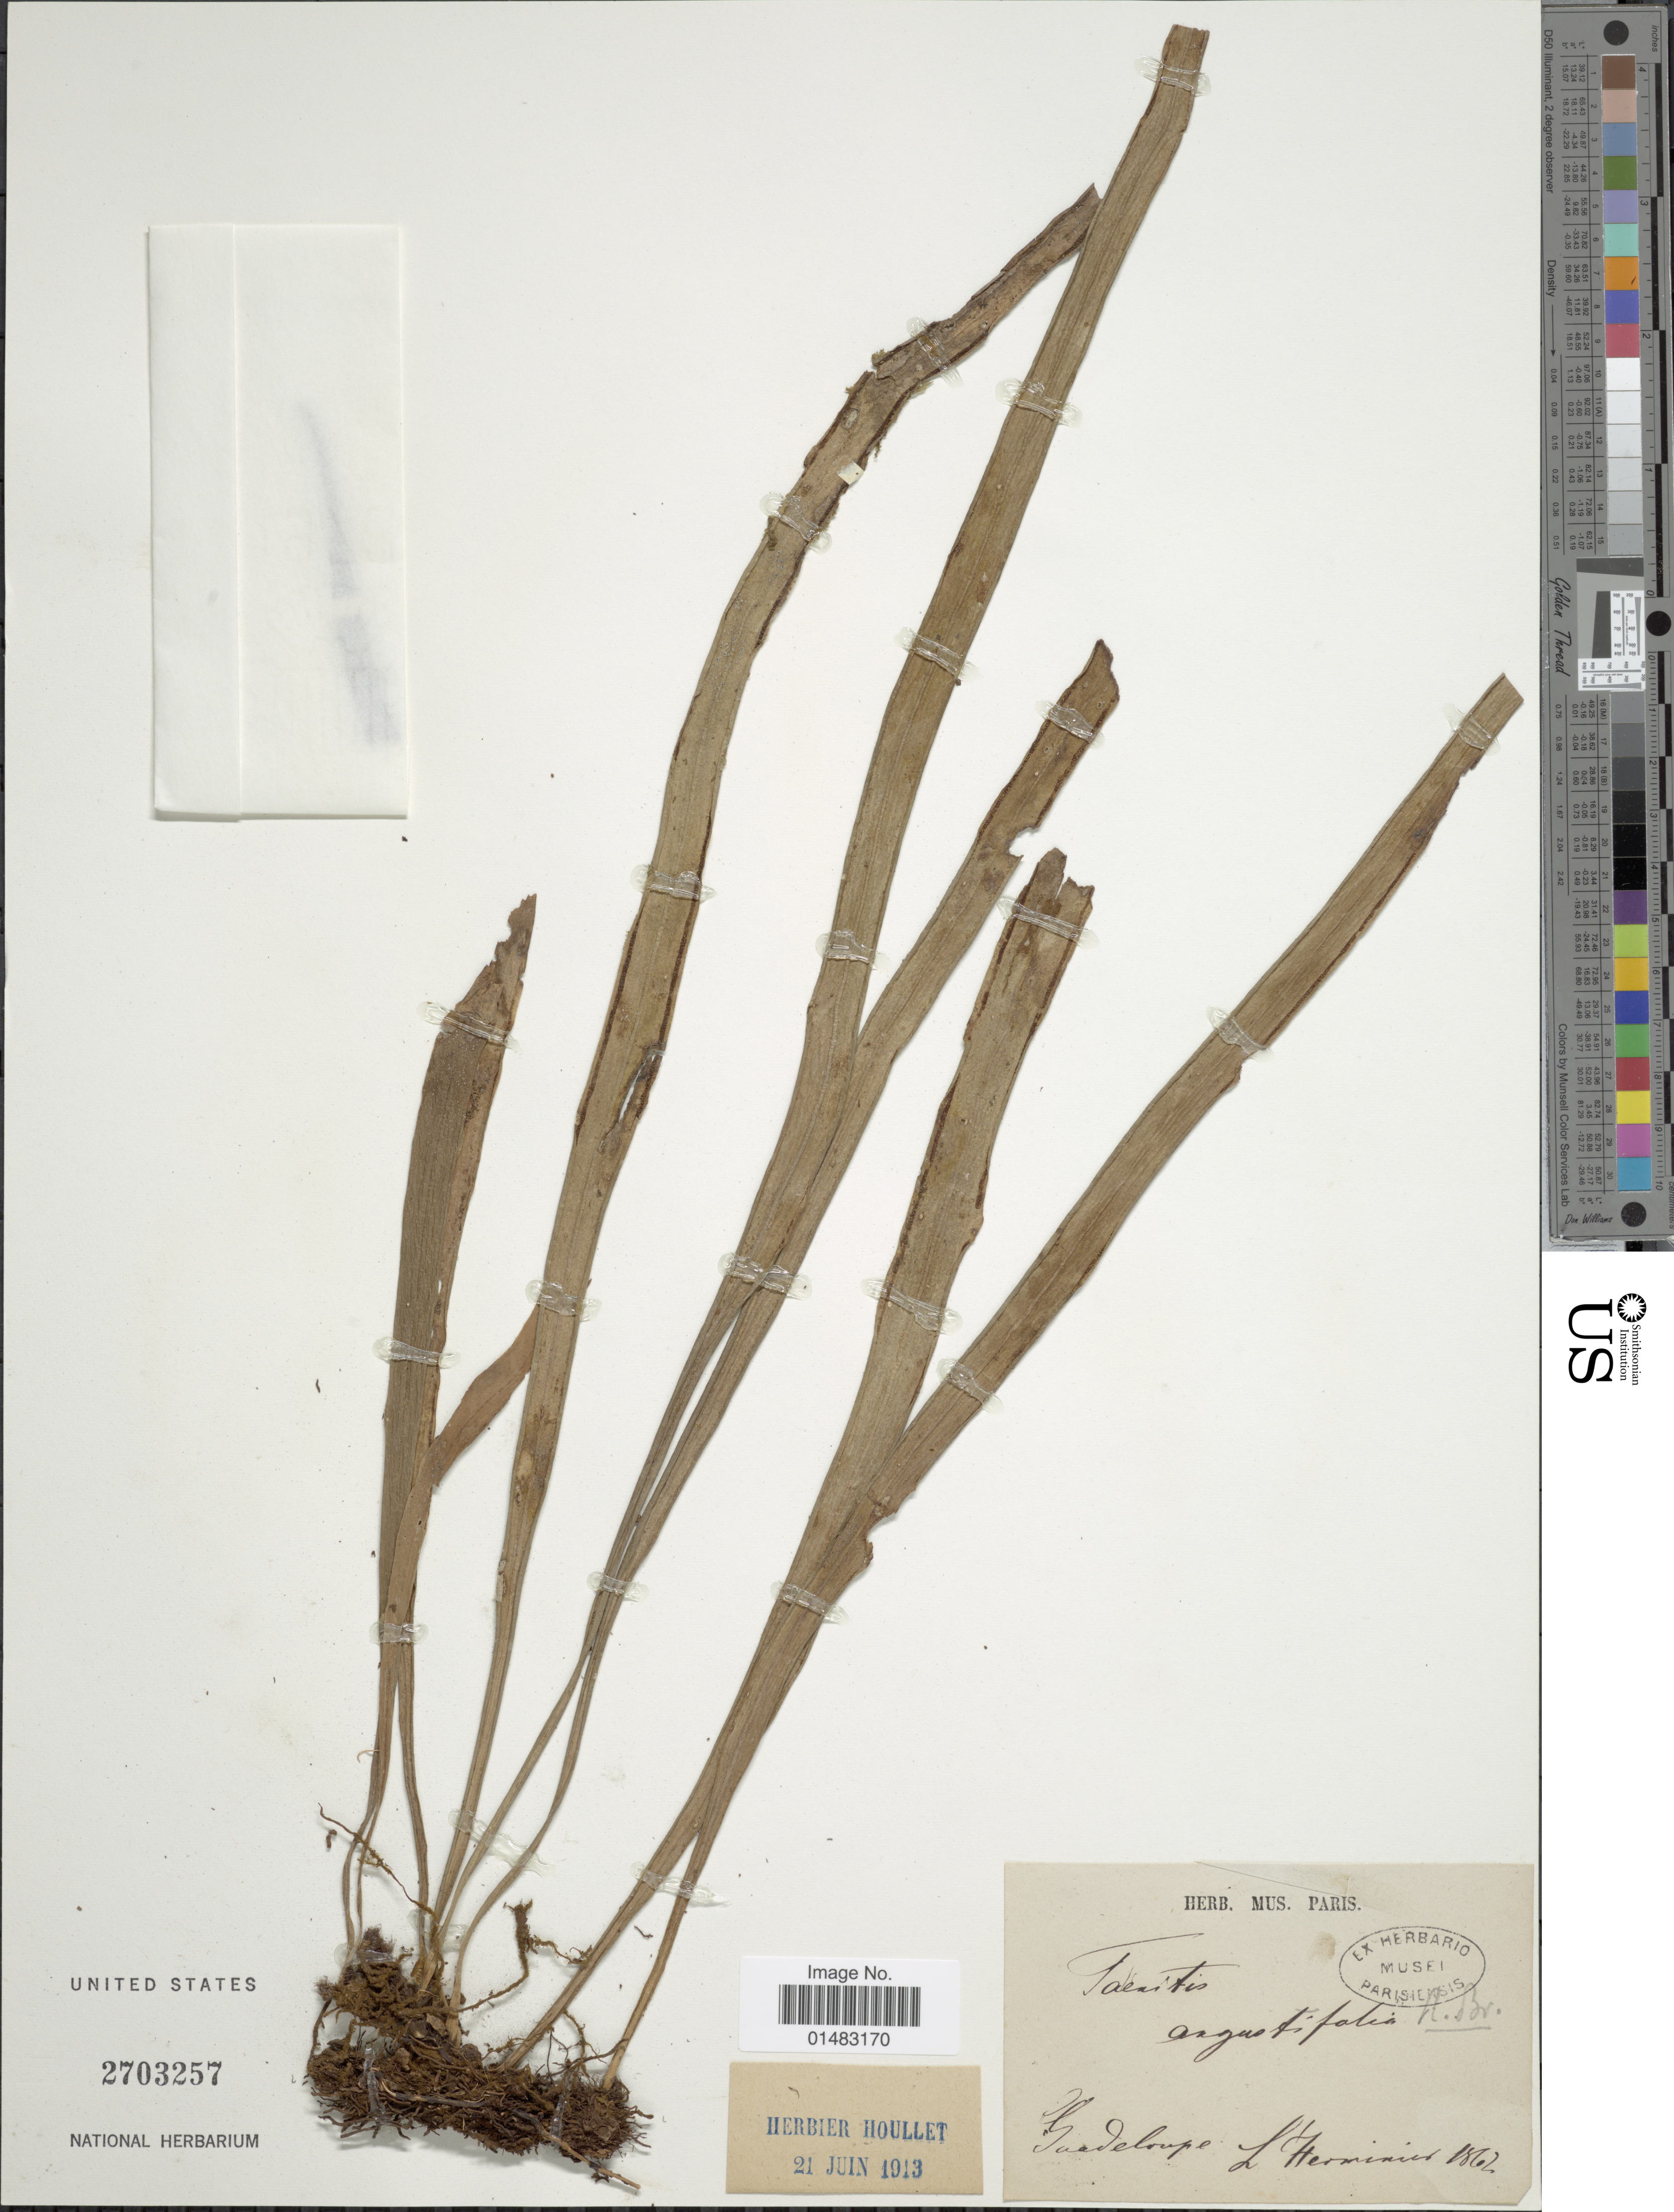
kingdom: Plantae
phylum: Tracheophyta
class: Polypodiopsida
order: Polypodiales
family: Pteridaceae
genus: Ananthacorus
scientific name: Ananthacorus angustifolius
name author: (Sw.) Underw. & Maxon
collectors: -. L'Herminier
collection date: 1862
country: Guadeloupe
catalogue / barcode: US 2703257